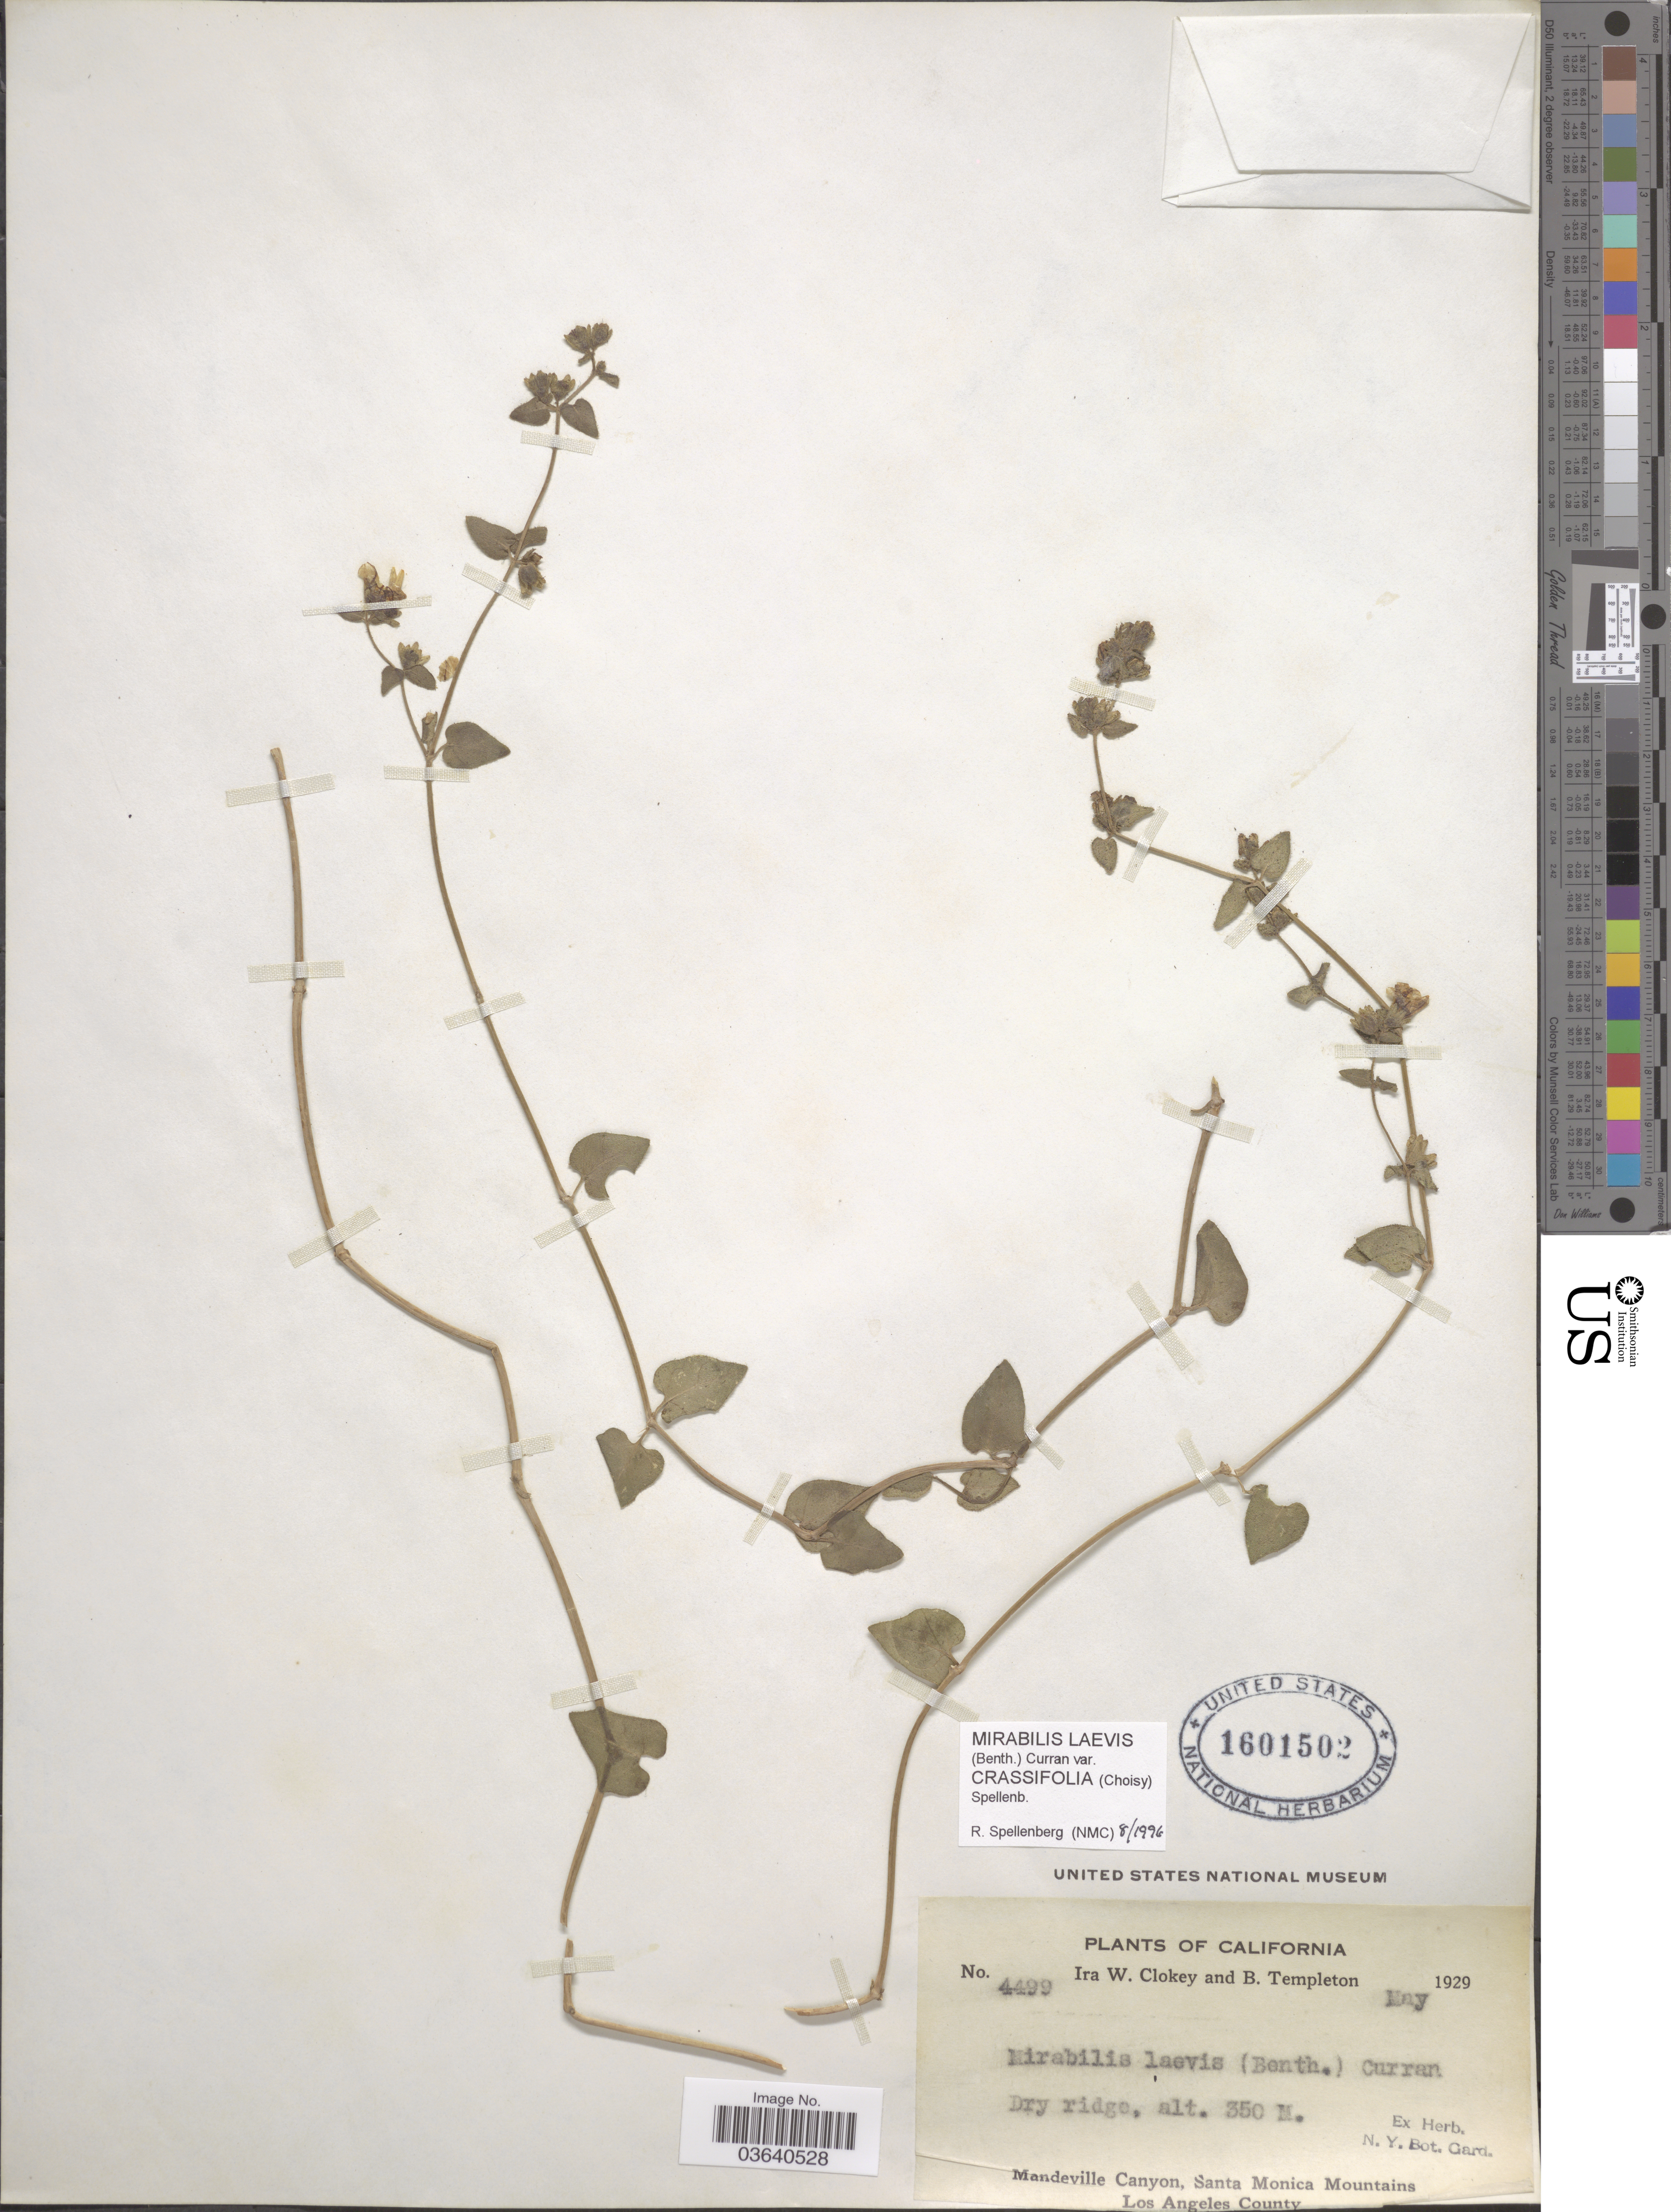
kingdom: Plantae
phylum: Tracheophyta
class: Magnoliopsida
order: Caryophyllales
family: Nyctaginaceae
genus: Mirabilis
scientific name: Mirabilis laevis var. crassifolia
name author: (Choisy) Spellenb.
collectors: I. W. Clokey & B. Templeton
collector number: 4499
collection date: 1929-05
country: United States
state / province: California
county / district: Los Angeles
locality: Dry ridge. Mandeville Canyon, Santa Monica Mountains. Los Angeles County.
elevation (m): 350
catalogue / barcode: US 1601502